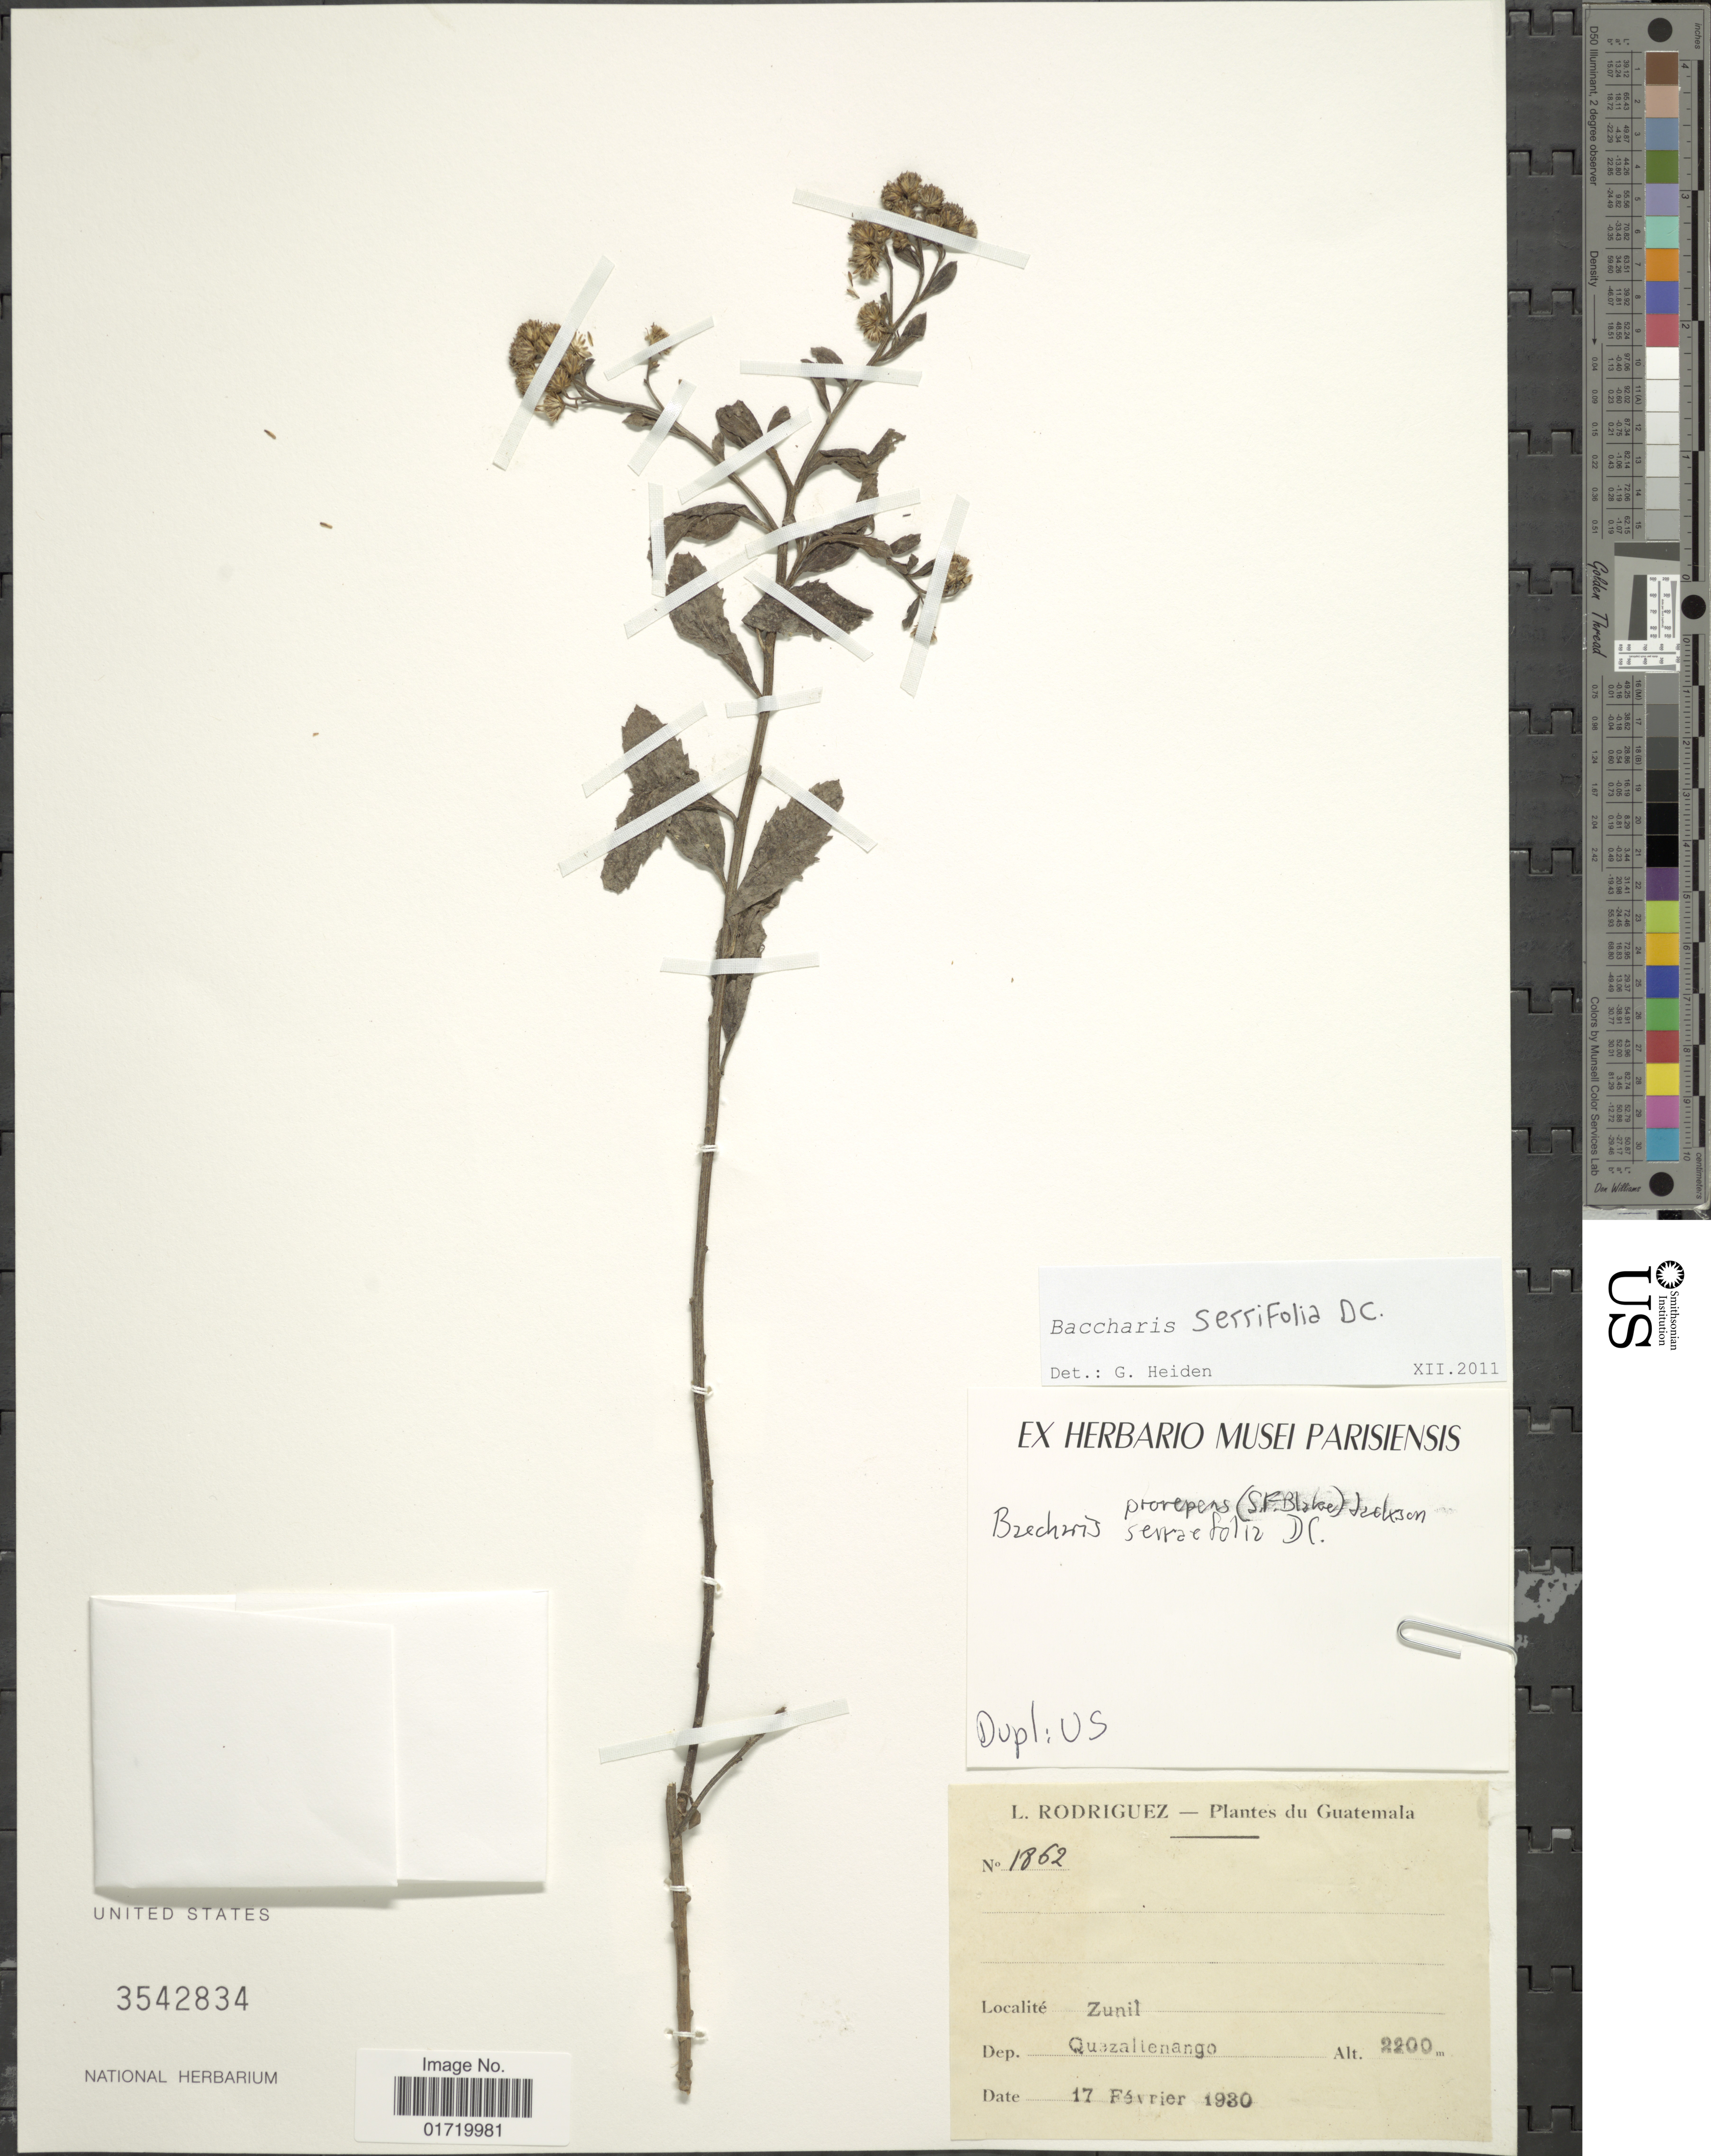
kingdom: Plantae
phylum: Tracheophyta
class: Magnoliopsida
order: Asterales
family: Asteraceae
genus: Baccharis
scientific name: Baccharis serrifolia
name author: DC.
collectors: L. Rodriguez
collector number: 1862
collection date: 1930-02-17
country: Guatemala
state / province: Quetzaltenango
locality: Zunil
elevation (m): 2200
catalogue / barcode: US 3542834